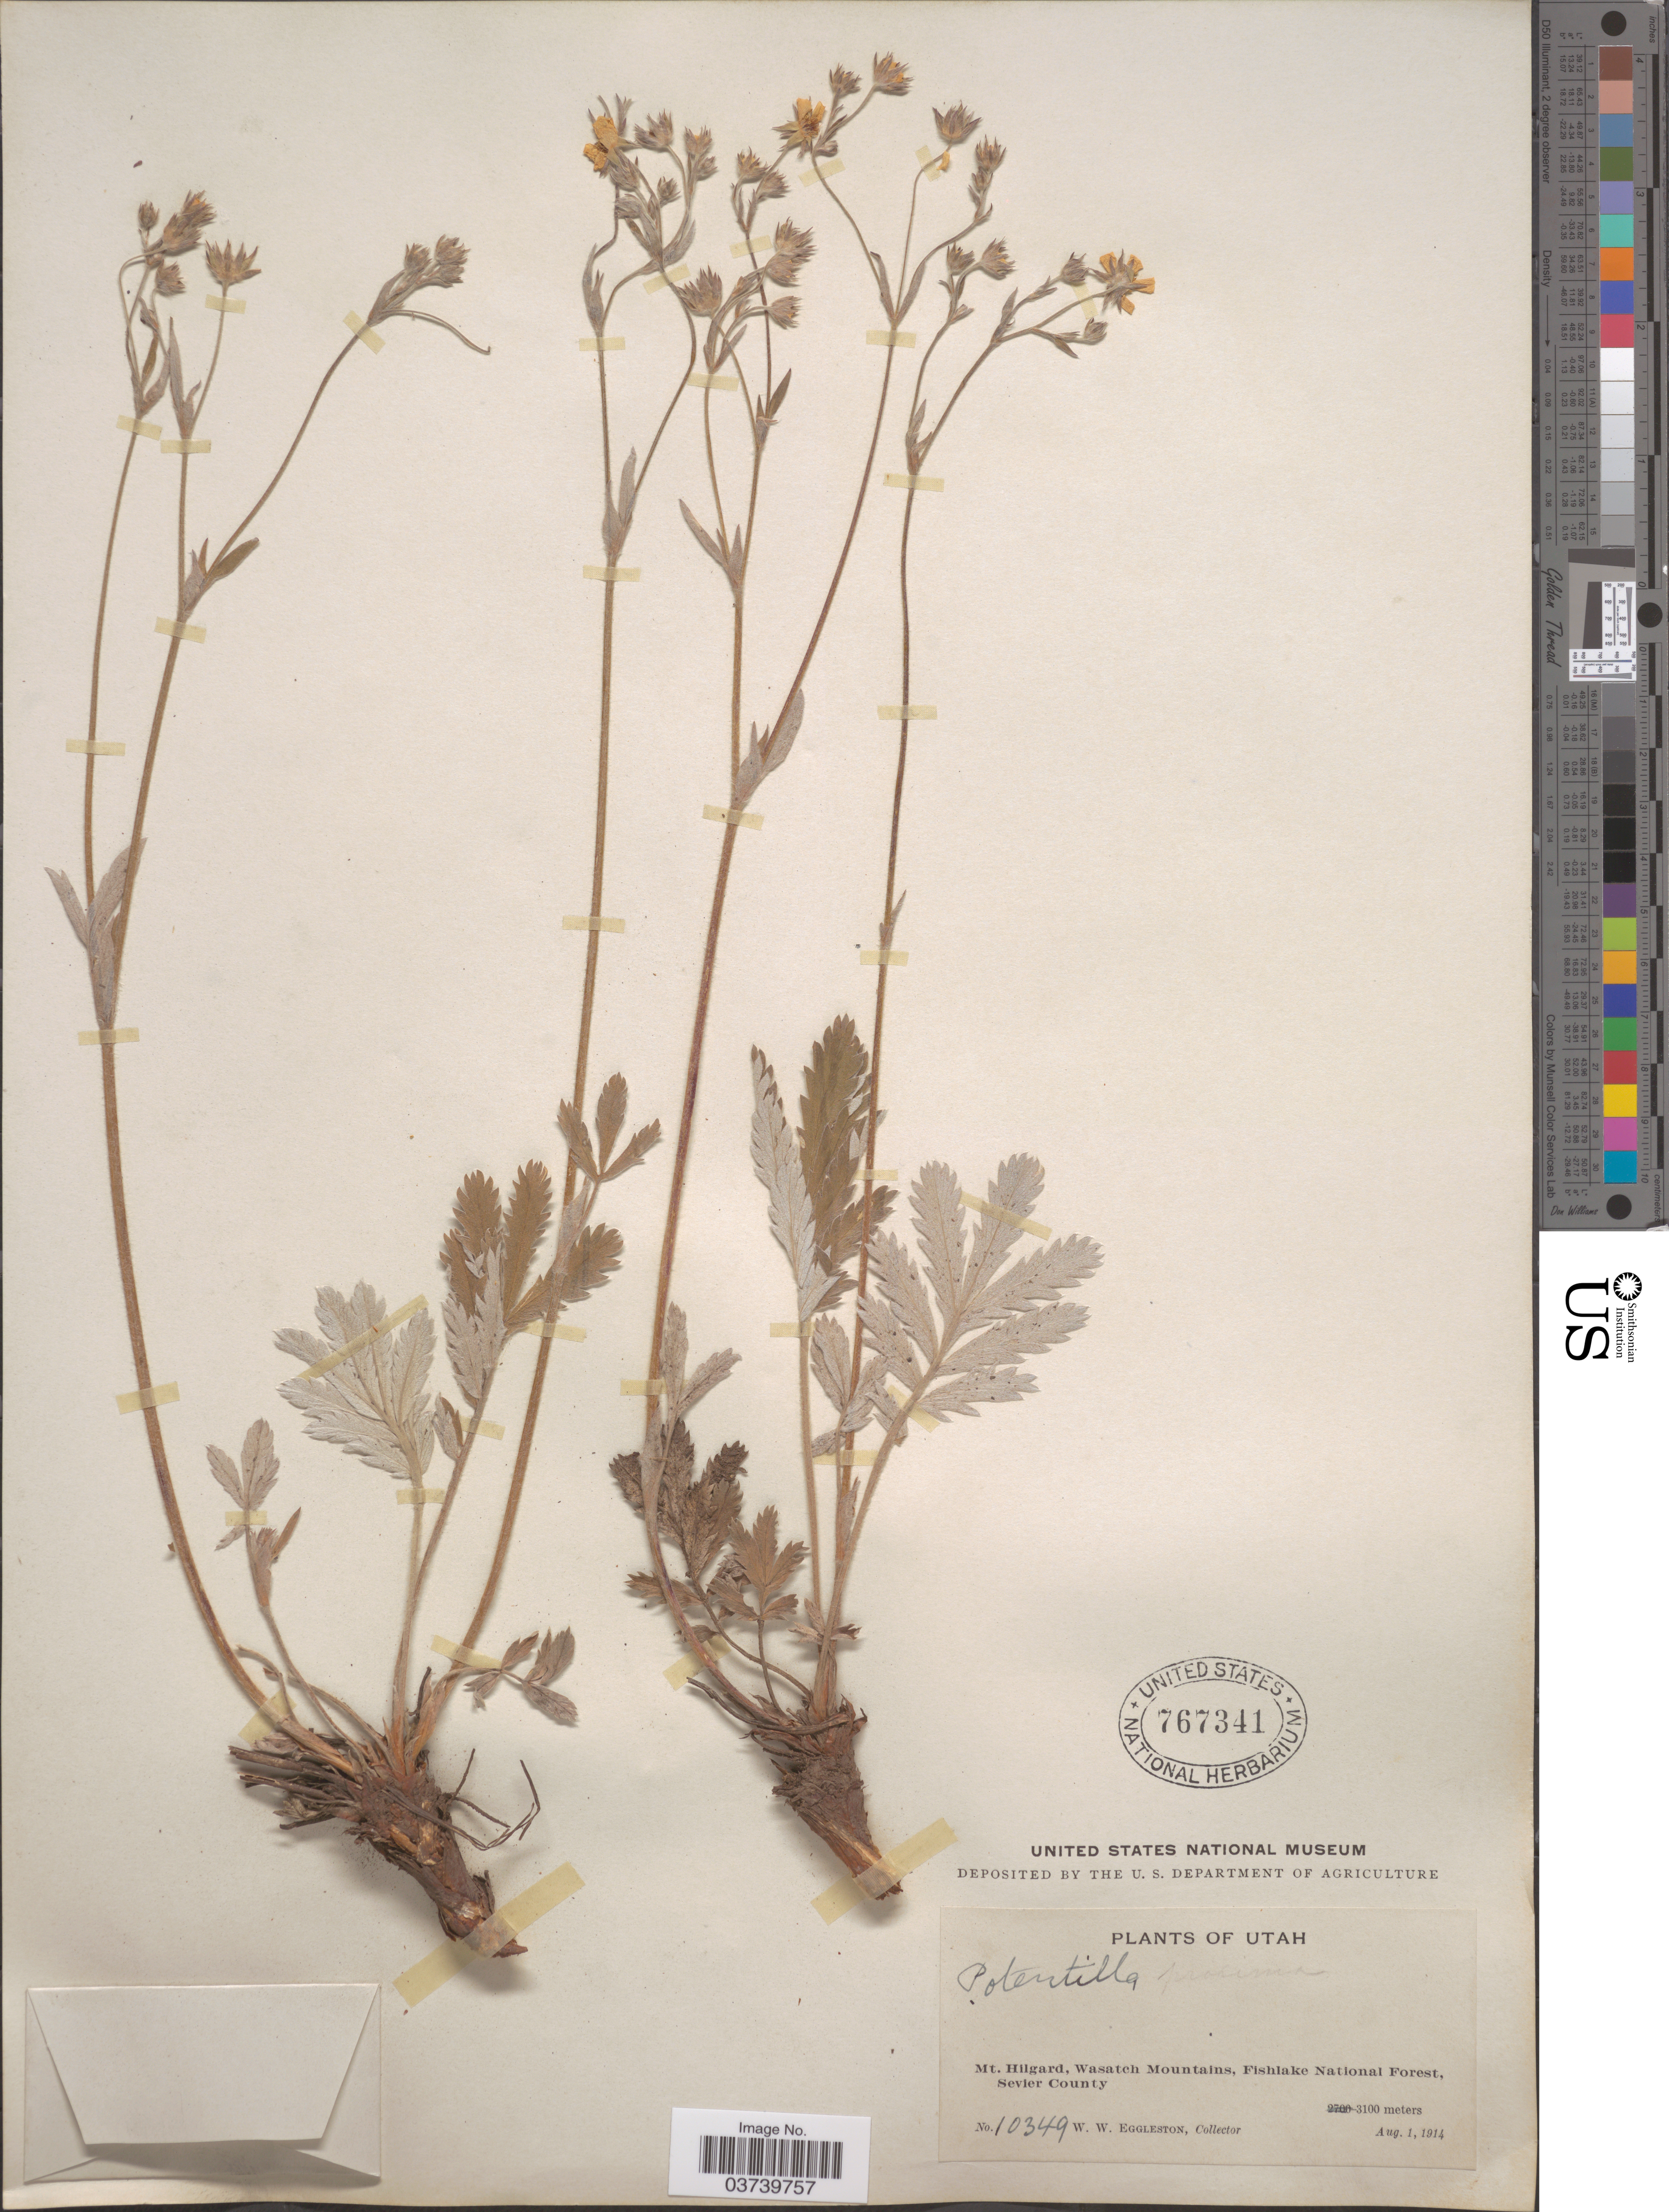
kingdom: Plantae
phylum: Tracheophyta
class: Magnoliopsida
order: Rosales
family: Rosaceae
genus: Potentilla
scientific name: Potentilla sp.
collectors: W. W. Eggleston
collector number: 10349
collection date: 1914-08-01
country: United States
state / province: Utah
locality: Mt. Hilgard, Wasatch Mountains, Fishlake National Forest, Sevier County.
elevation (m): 3100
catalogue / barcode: US 767341